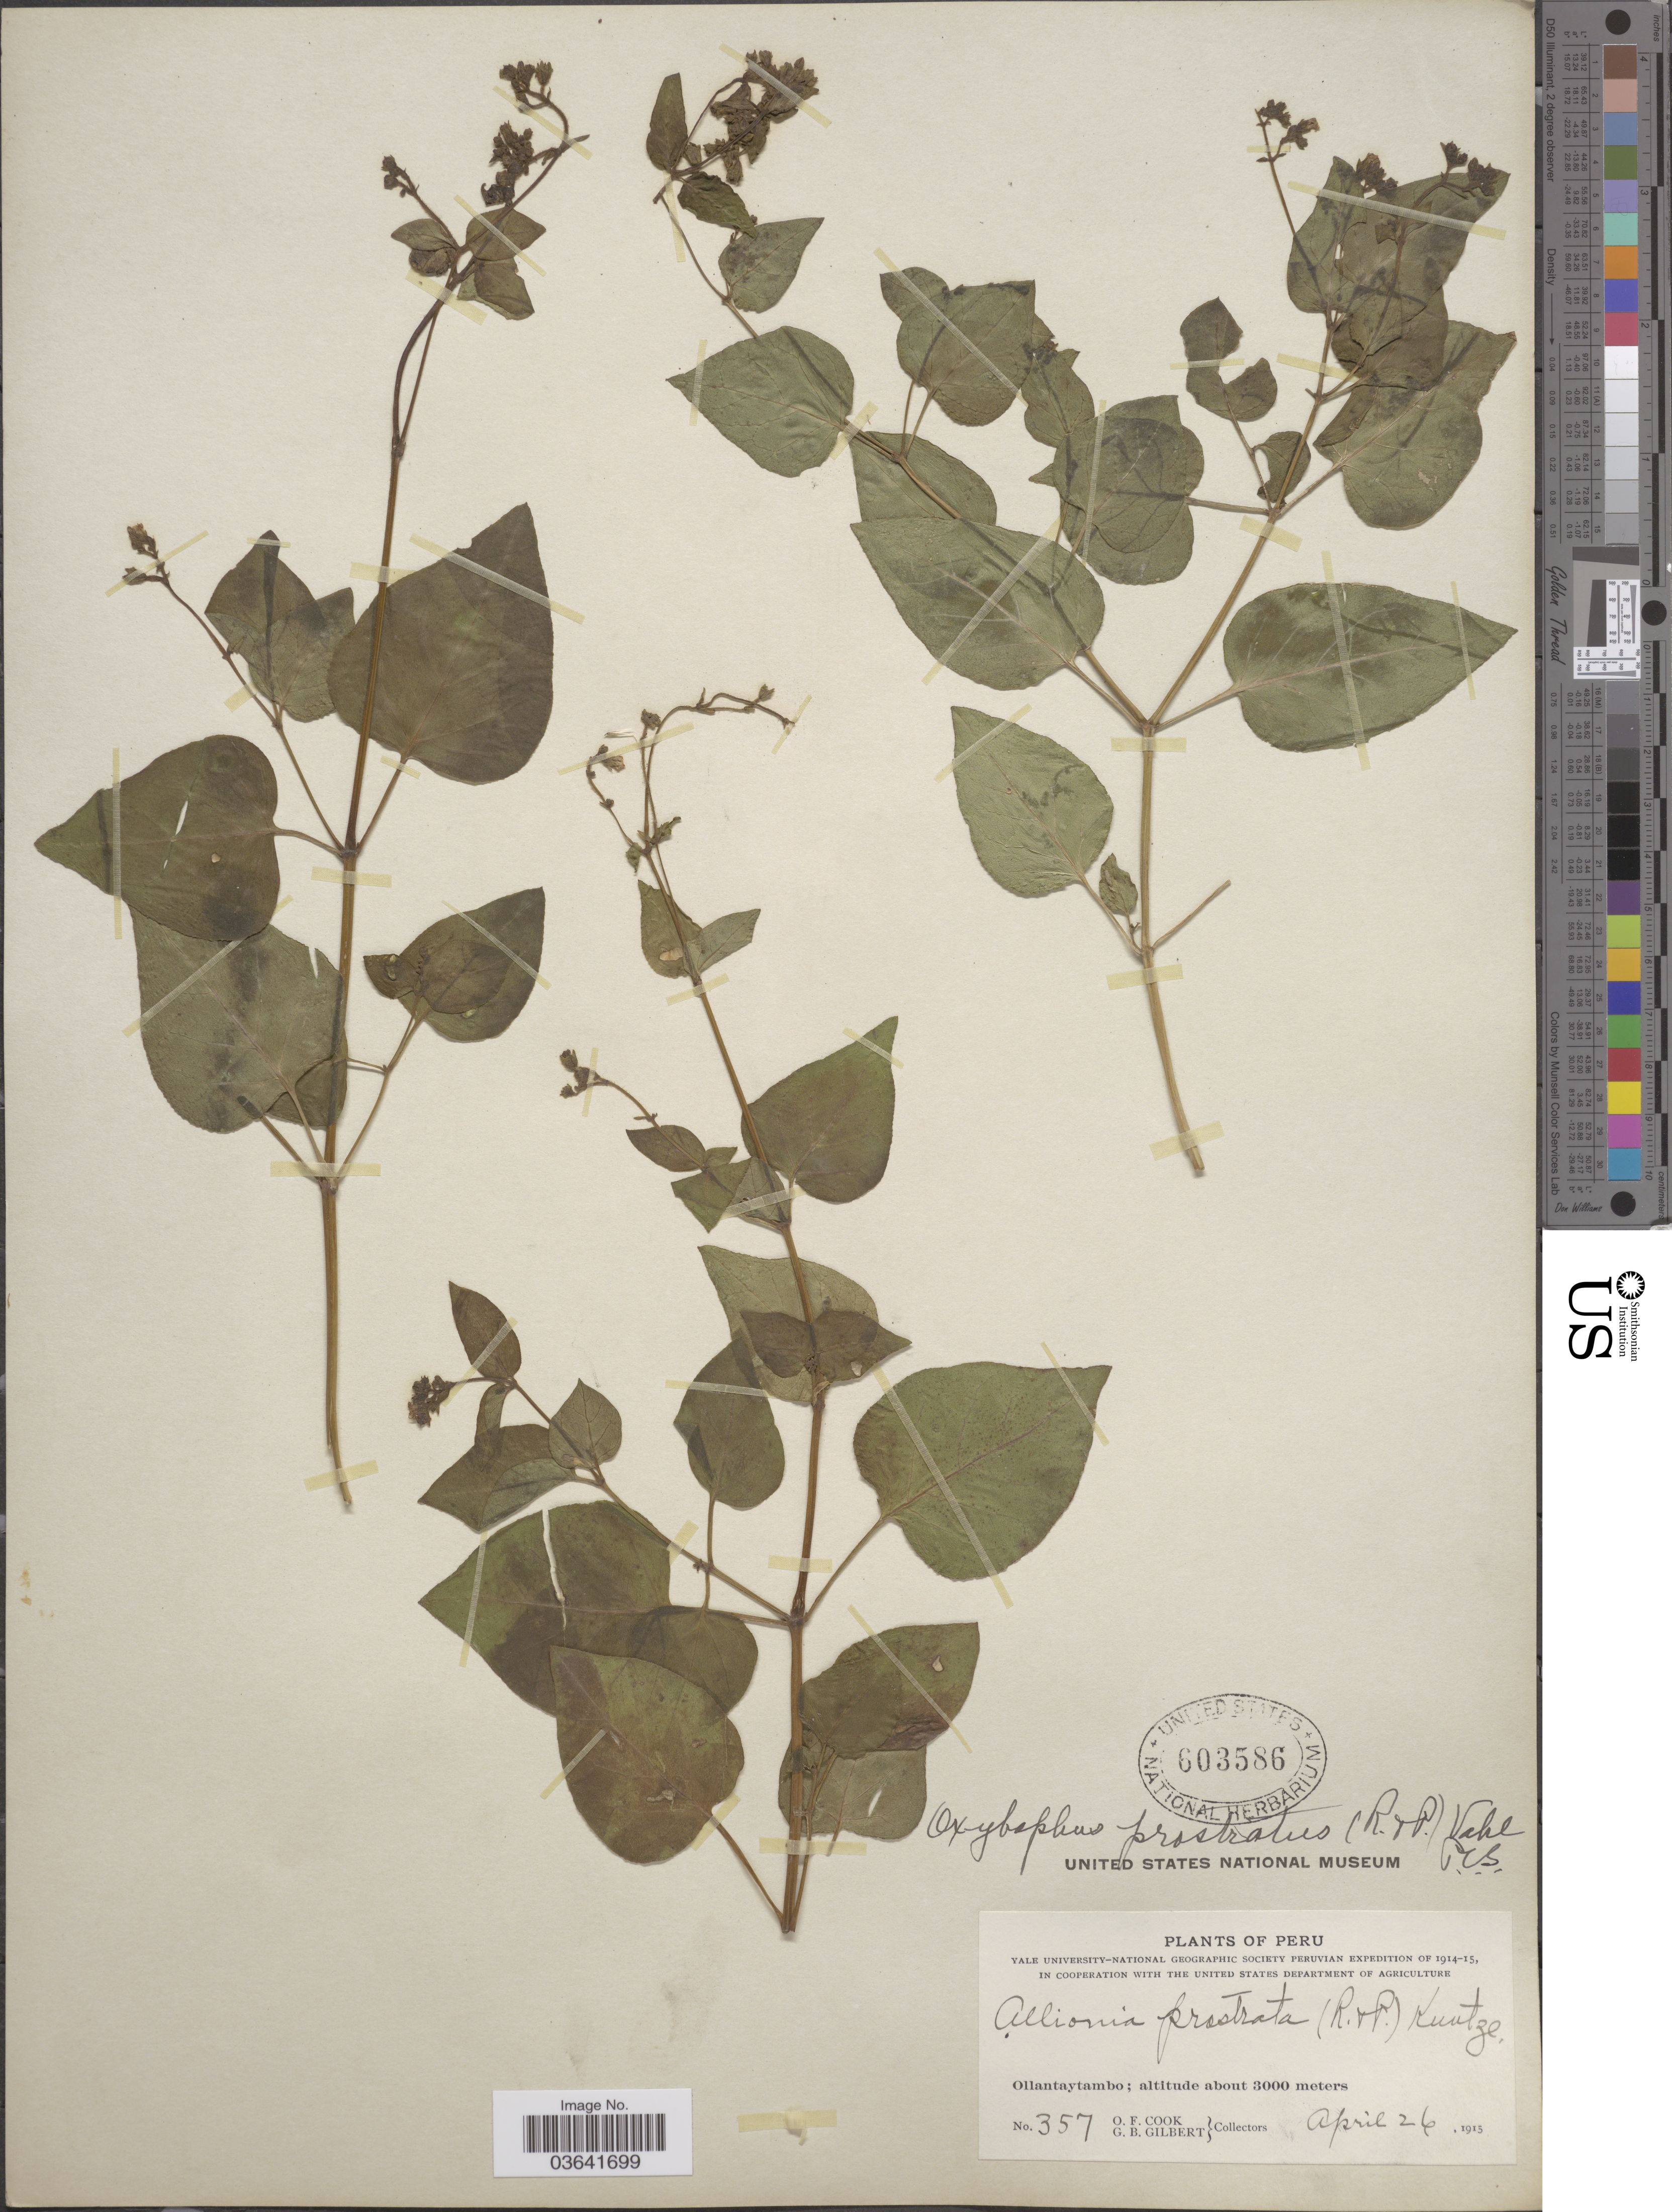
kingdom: Plantae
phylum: Tracheophyta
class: Magnoliopsida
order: Caryophyllales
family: Nyctaginaceae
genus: Mirabilis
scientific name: Mirabilis prostrata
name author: (Ruiz & Pav.) Heimerl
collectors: O. F. Cook & G. B. Gilbert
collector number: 357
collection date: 1915-04-26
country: Peru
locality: Ollantaytambo.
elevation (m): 3000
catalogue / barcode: US 603586